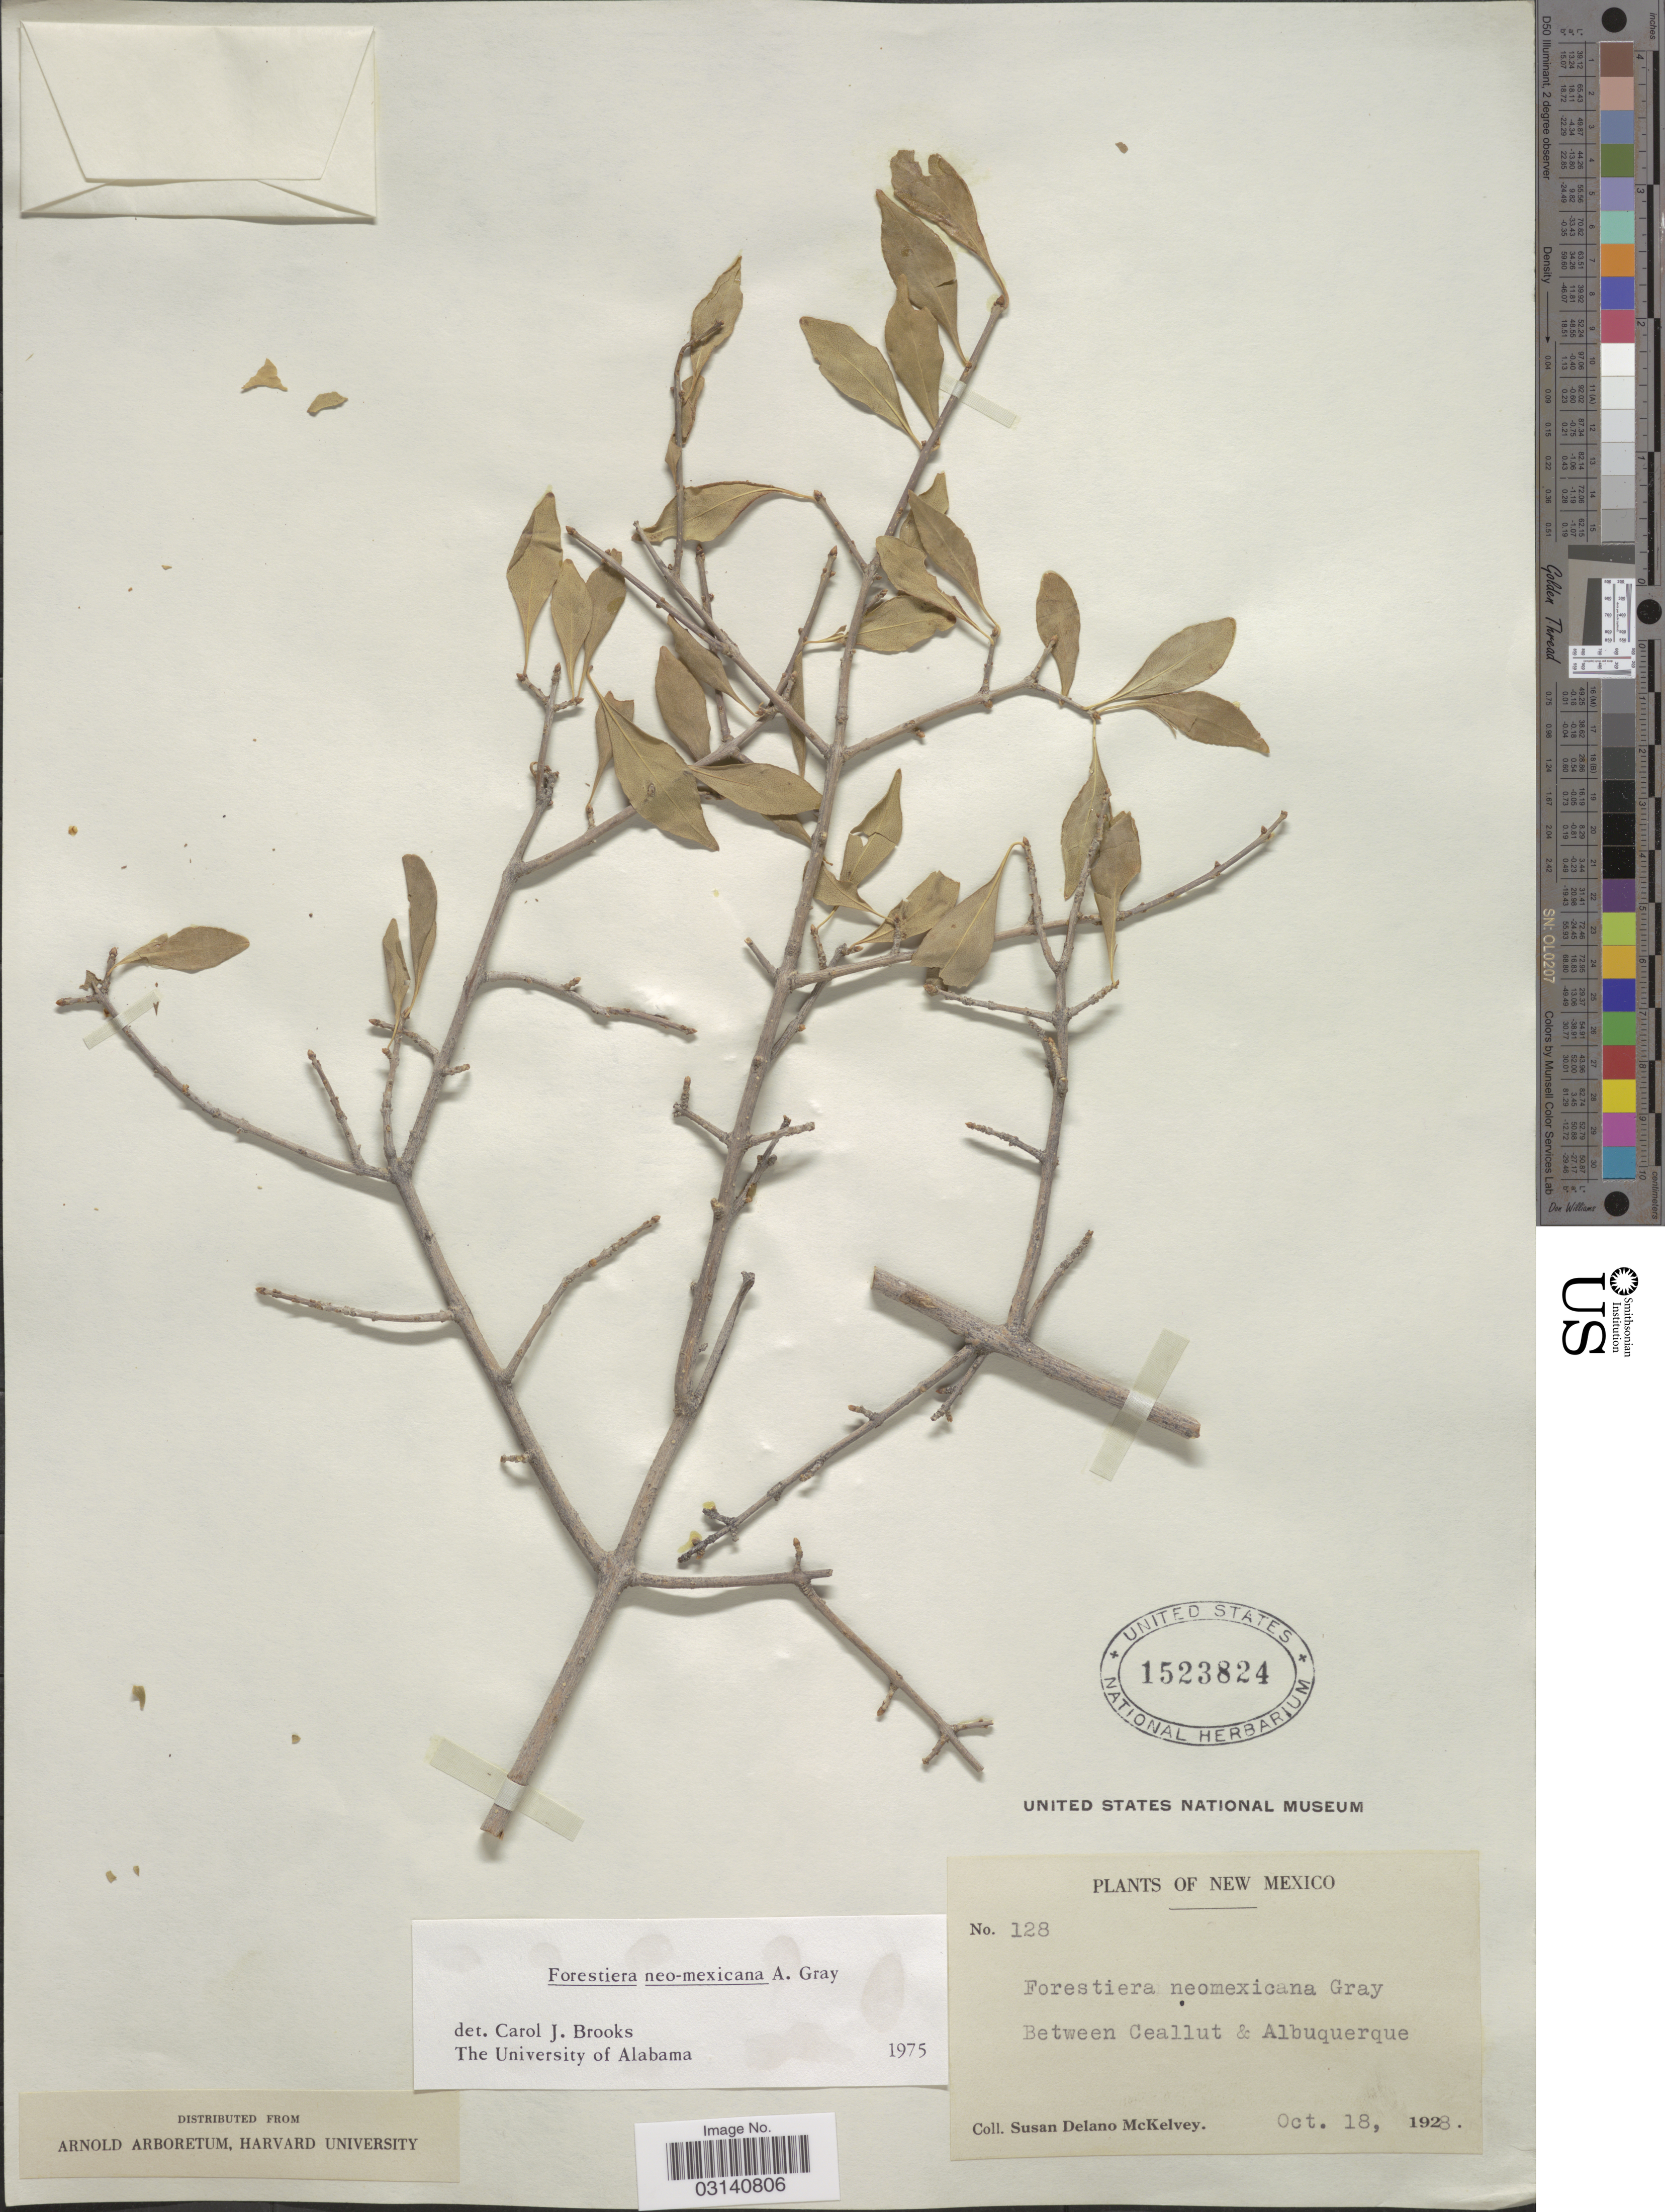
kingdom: Plantae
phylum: Tracheophyta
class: Magnoliopsida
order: Lamiales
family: Oleaceae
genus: Forestiera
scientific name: Forestiera neomexicana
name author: A. Gray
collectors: S. A. McKelvey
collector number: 128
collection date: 1928-10-18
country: United States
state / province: New Mexico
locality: Between Ceallut & Albuquerque.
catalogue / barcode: US 1523824